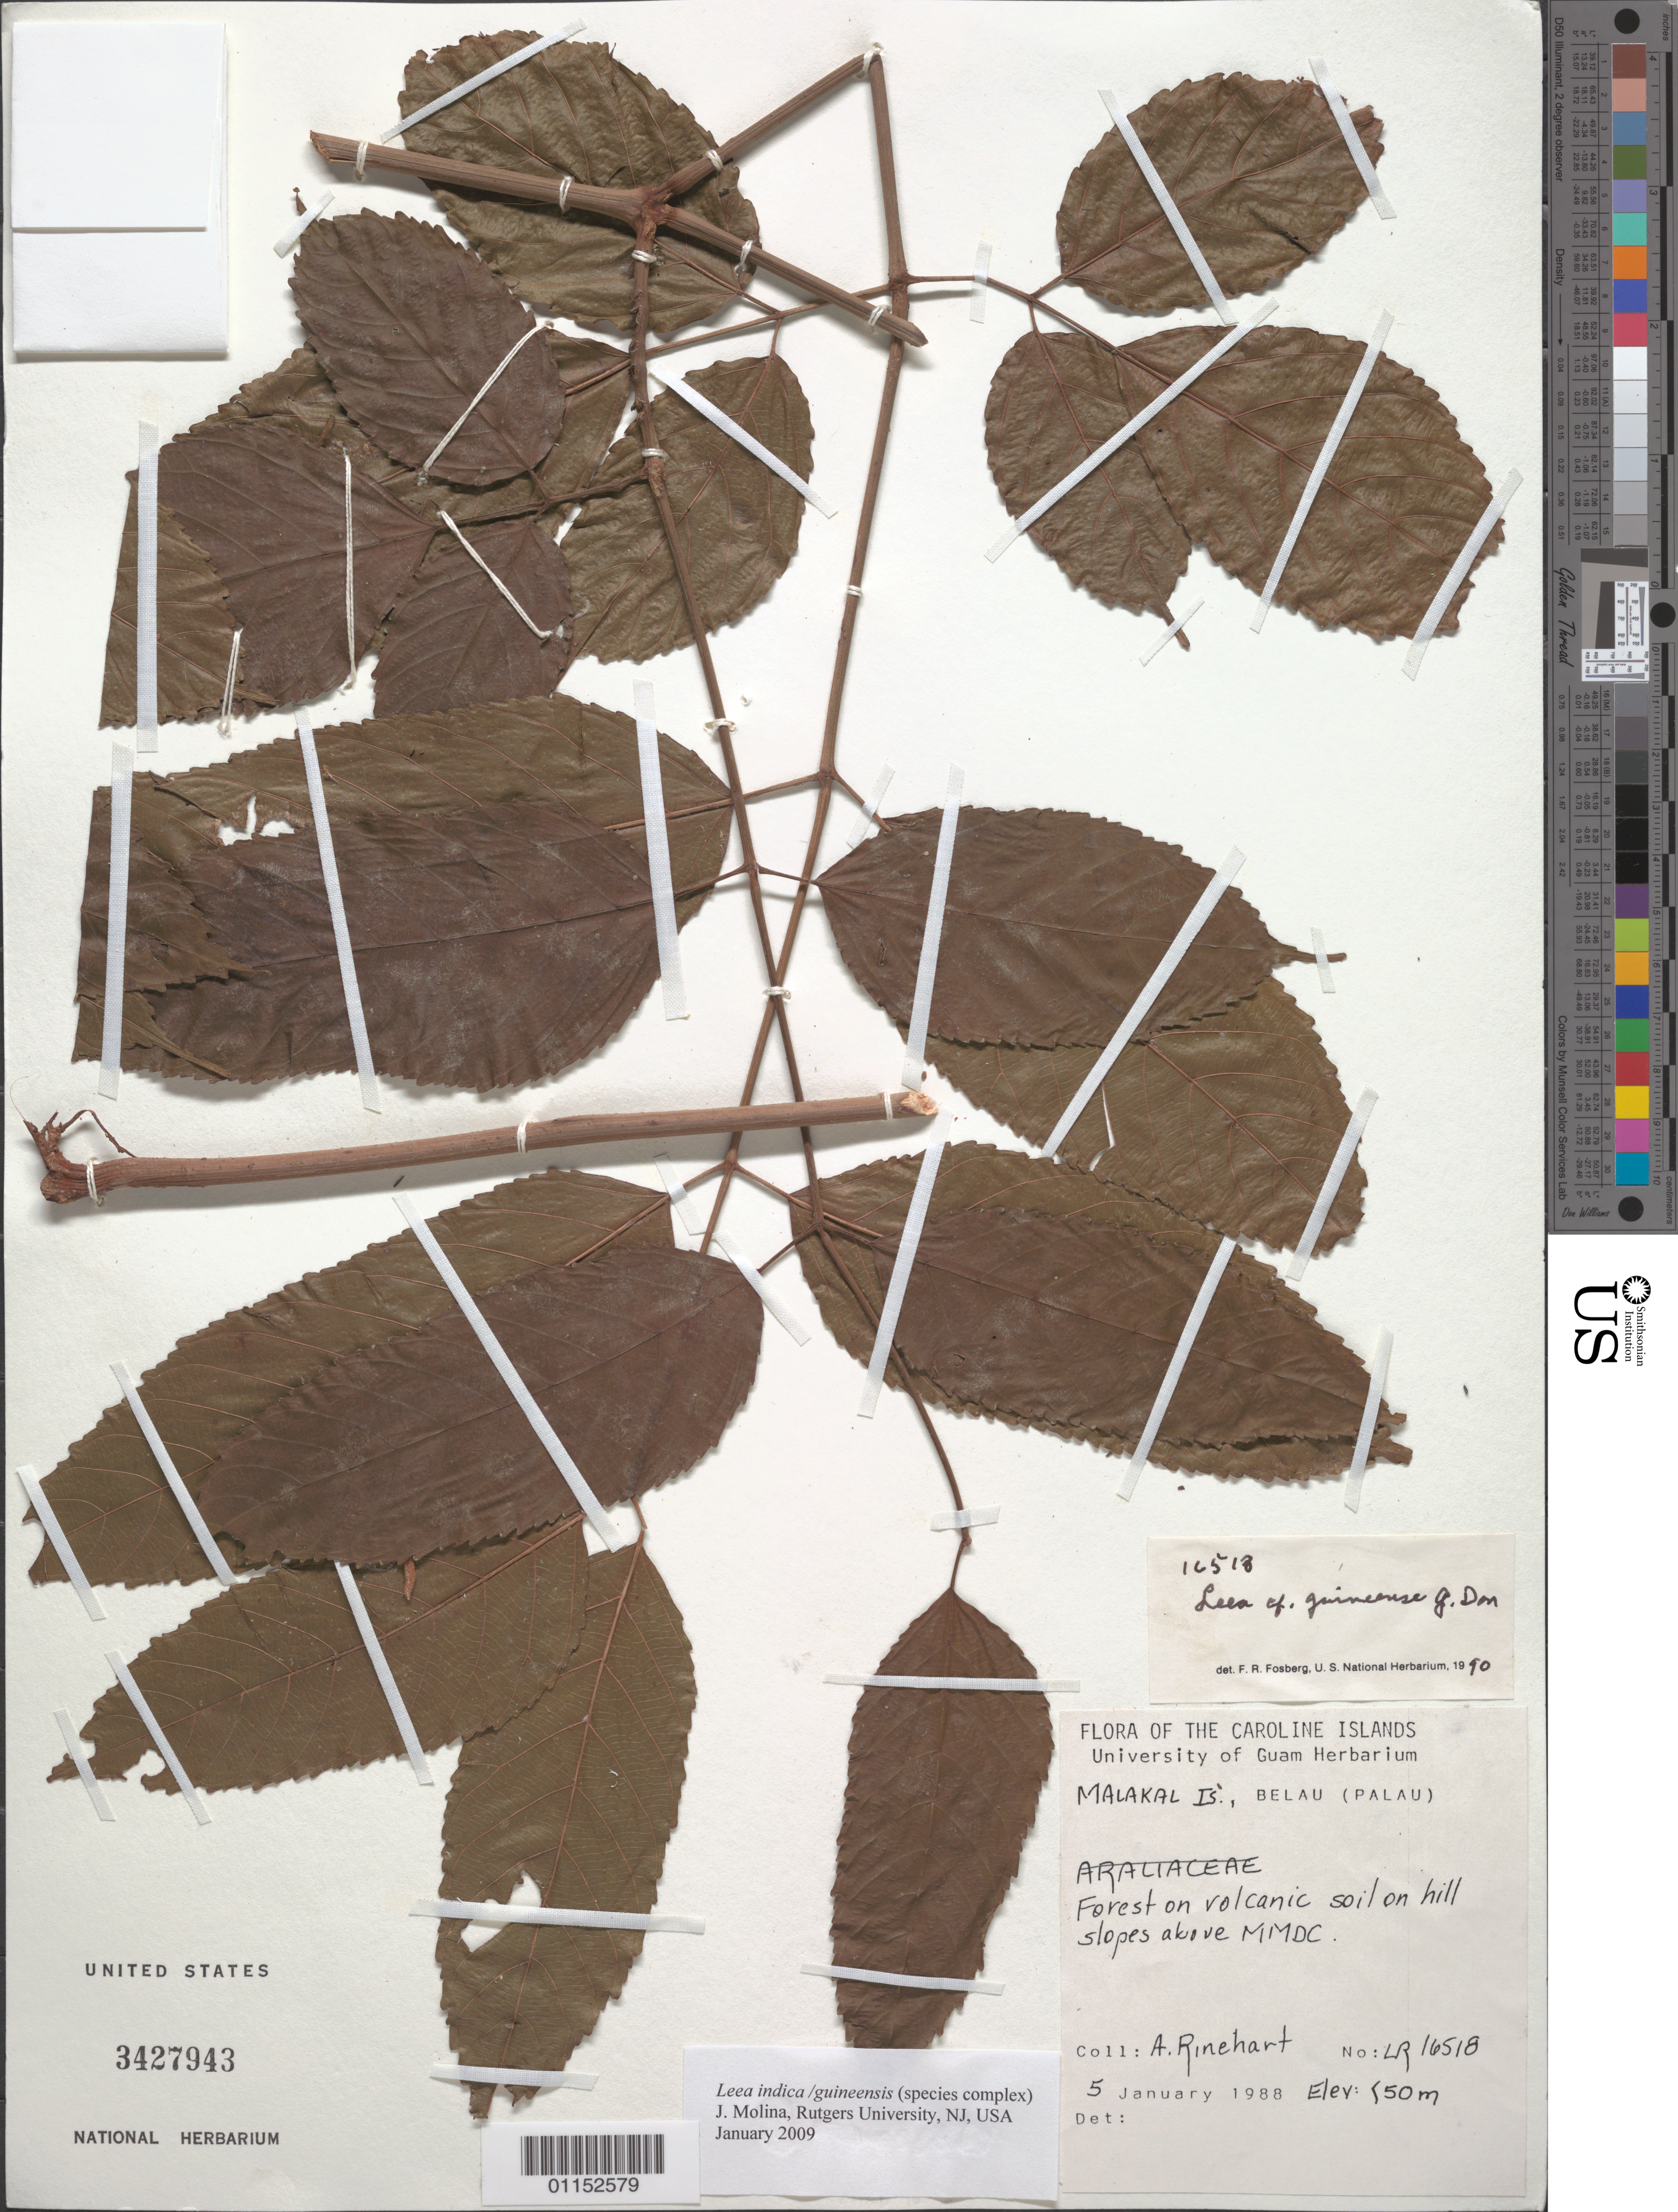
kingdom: Plantae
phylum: Tracheophyta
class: Magnoliopsida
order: Vitales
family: Vitaceae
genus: Leea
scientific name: Leea guineensis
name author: G. Don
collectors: A. Rinehart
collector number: LR 16518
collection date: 1988-01-05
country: Palau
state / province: Koror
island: Ngemelachel [Malakal]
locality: Malakal Is. Slopes above MMDC.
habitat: Forest on volcanic soil on hill.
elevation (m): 50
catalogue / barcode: US 3427943